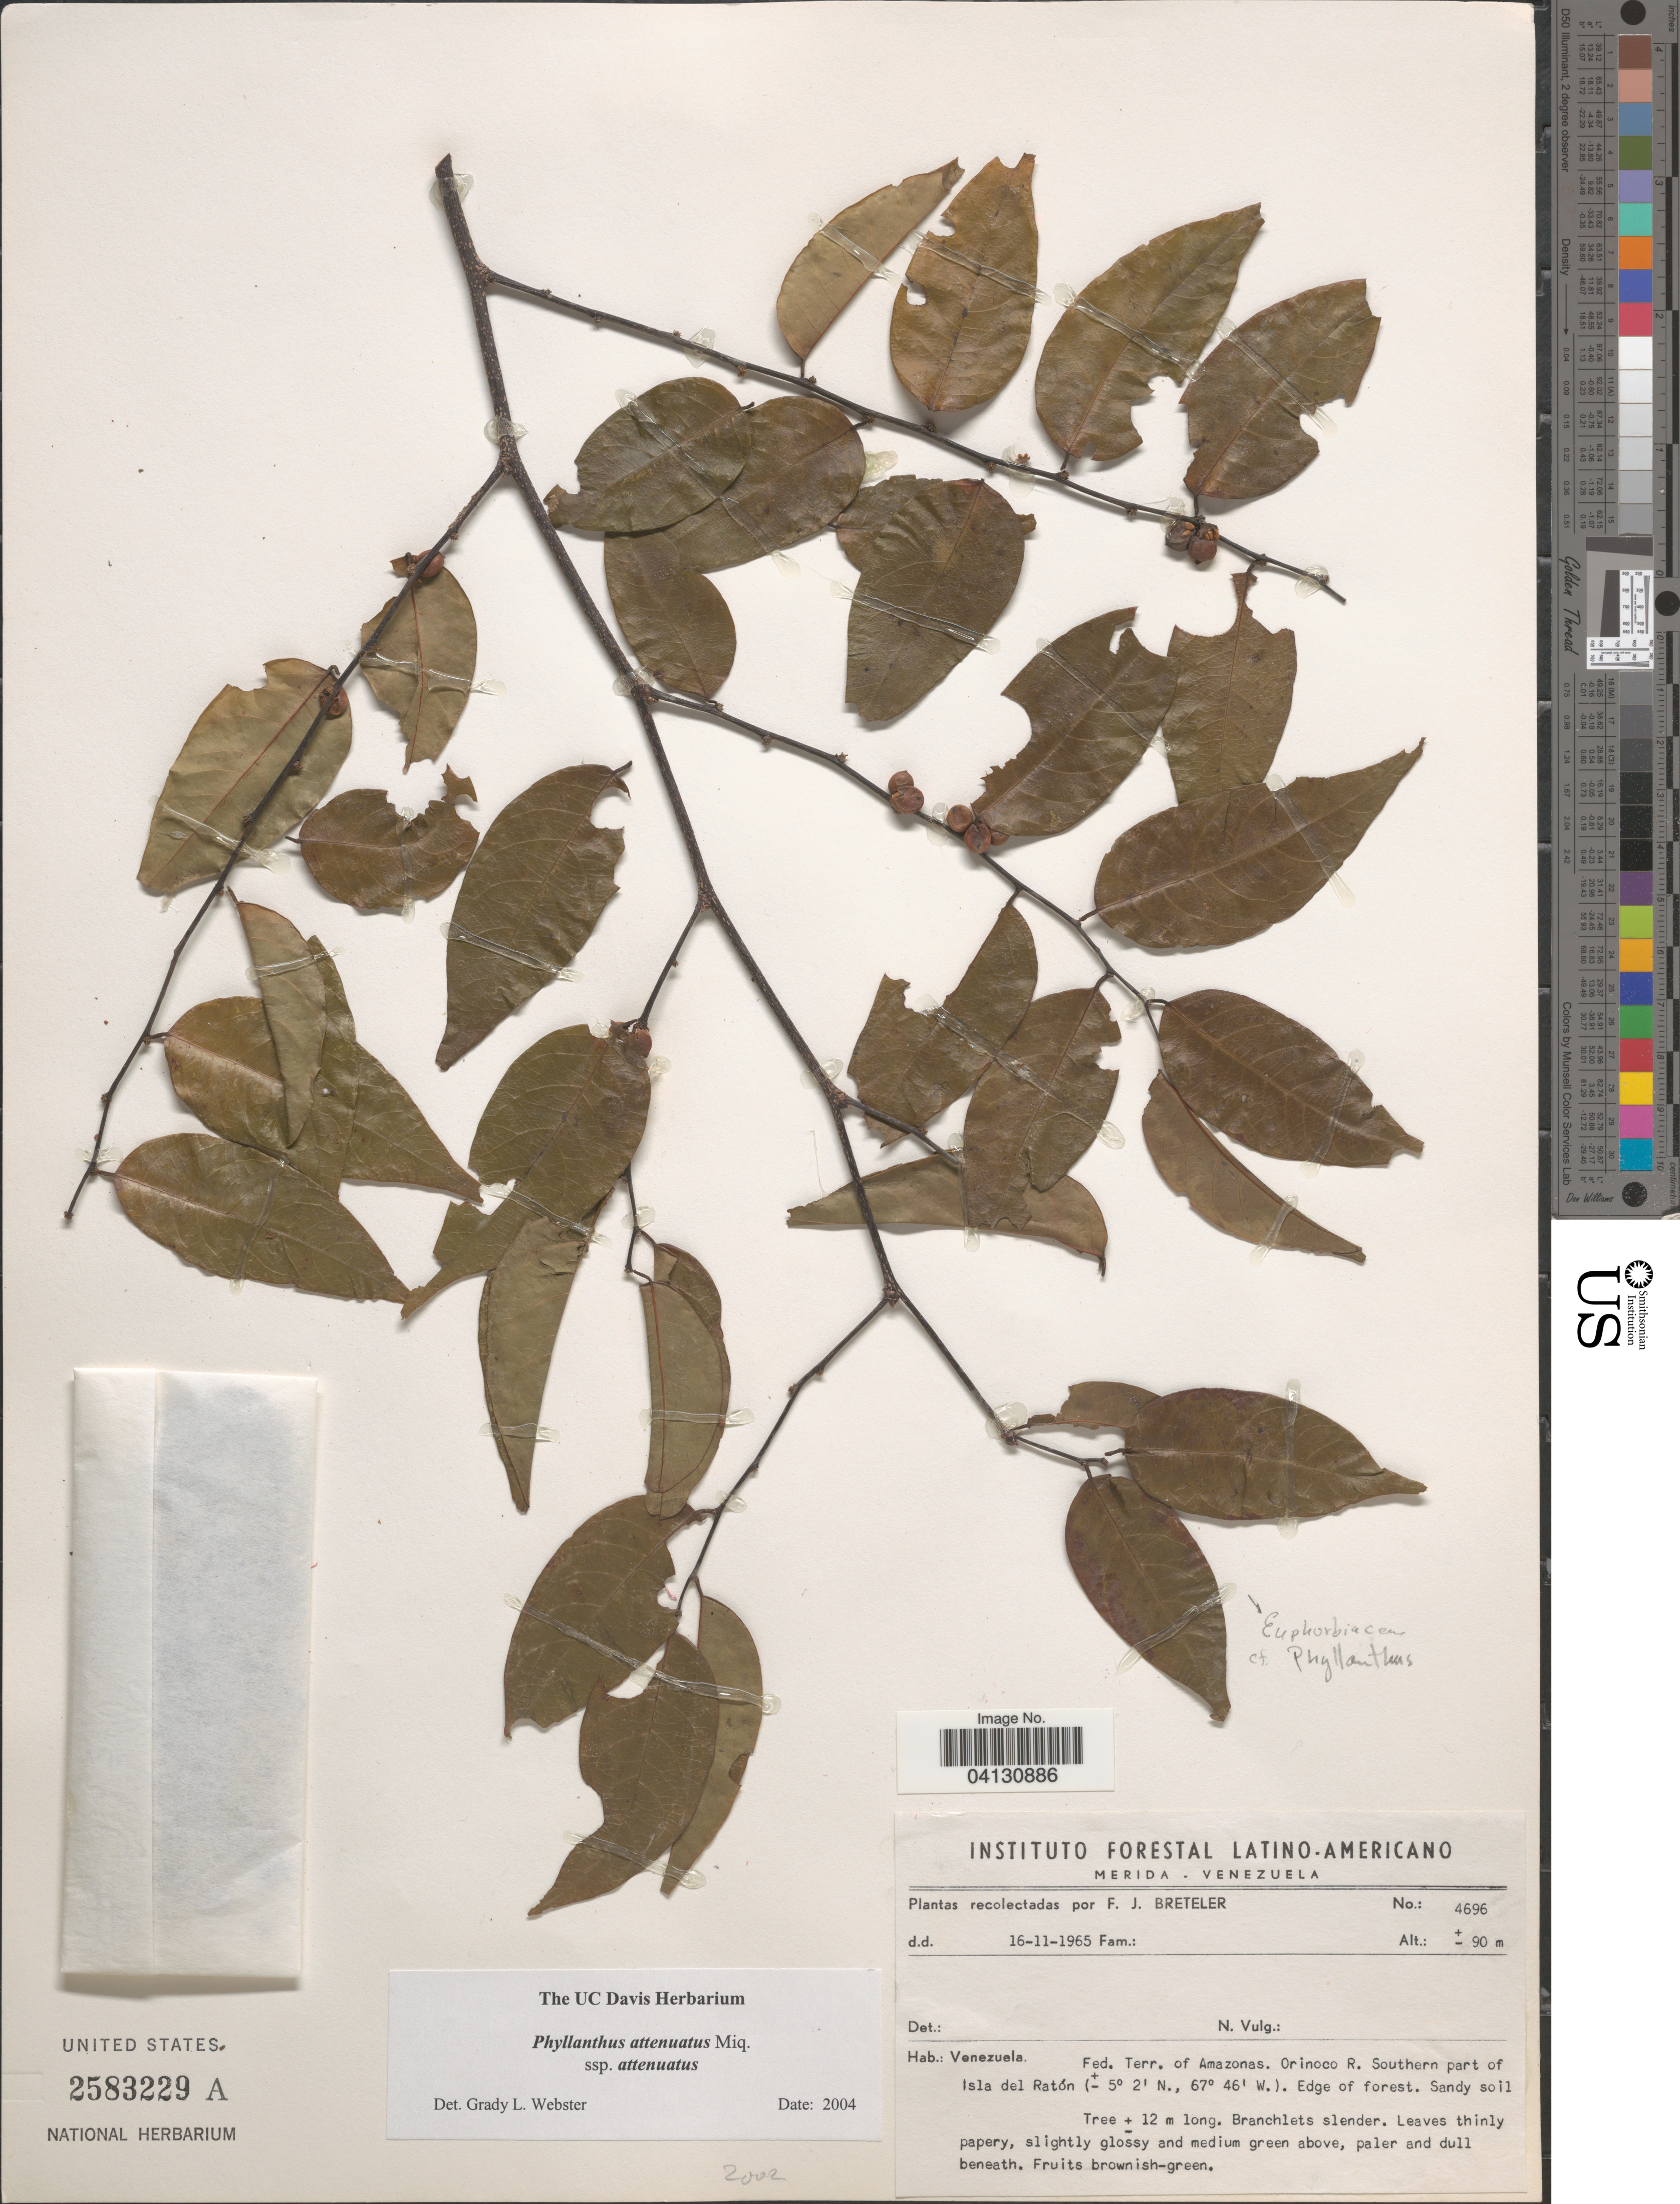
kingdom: Plantae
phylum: Tracheophyta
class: Magnoliopsida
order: Malpighiales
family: Phyllanthaceae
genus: Phyllanthus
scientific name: Phyllanthus attenuatus subsp. attenuatus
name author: Miq.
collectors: F. J. Breteler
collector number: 4696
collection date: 1965-11-16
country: Venezuela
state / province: Amazonas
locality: Fed. Terr. of Amazonas. Orinoco R. Southern part of Isla del Ratón.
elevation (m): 90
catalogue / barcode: US 2583229A